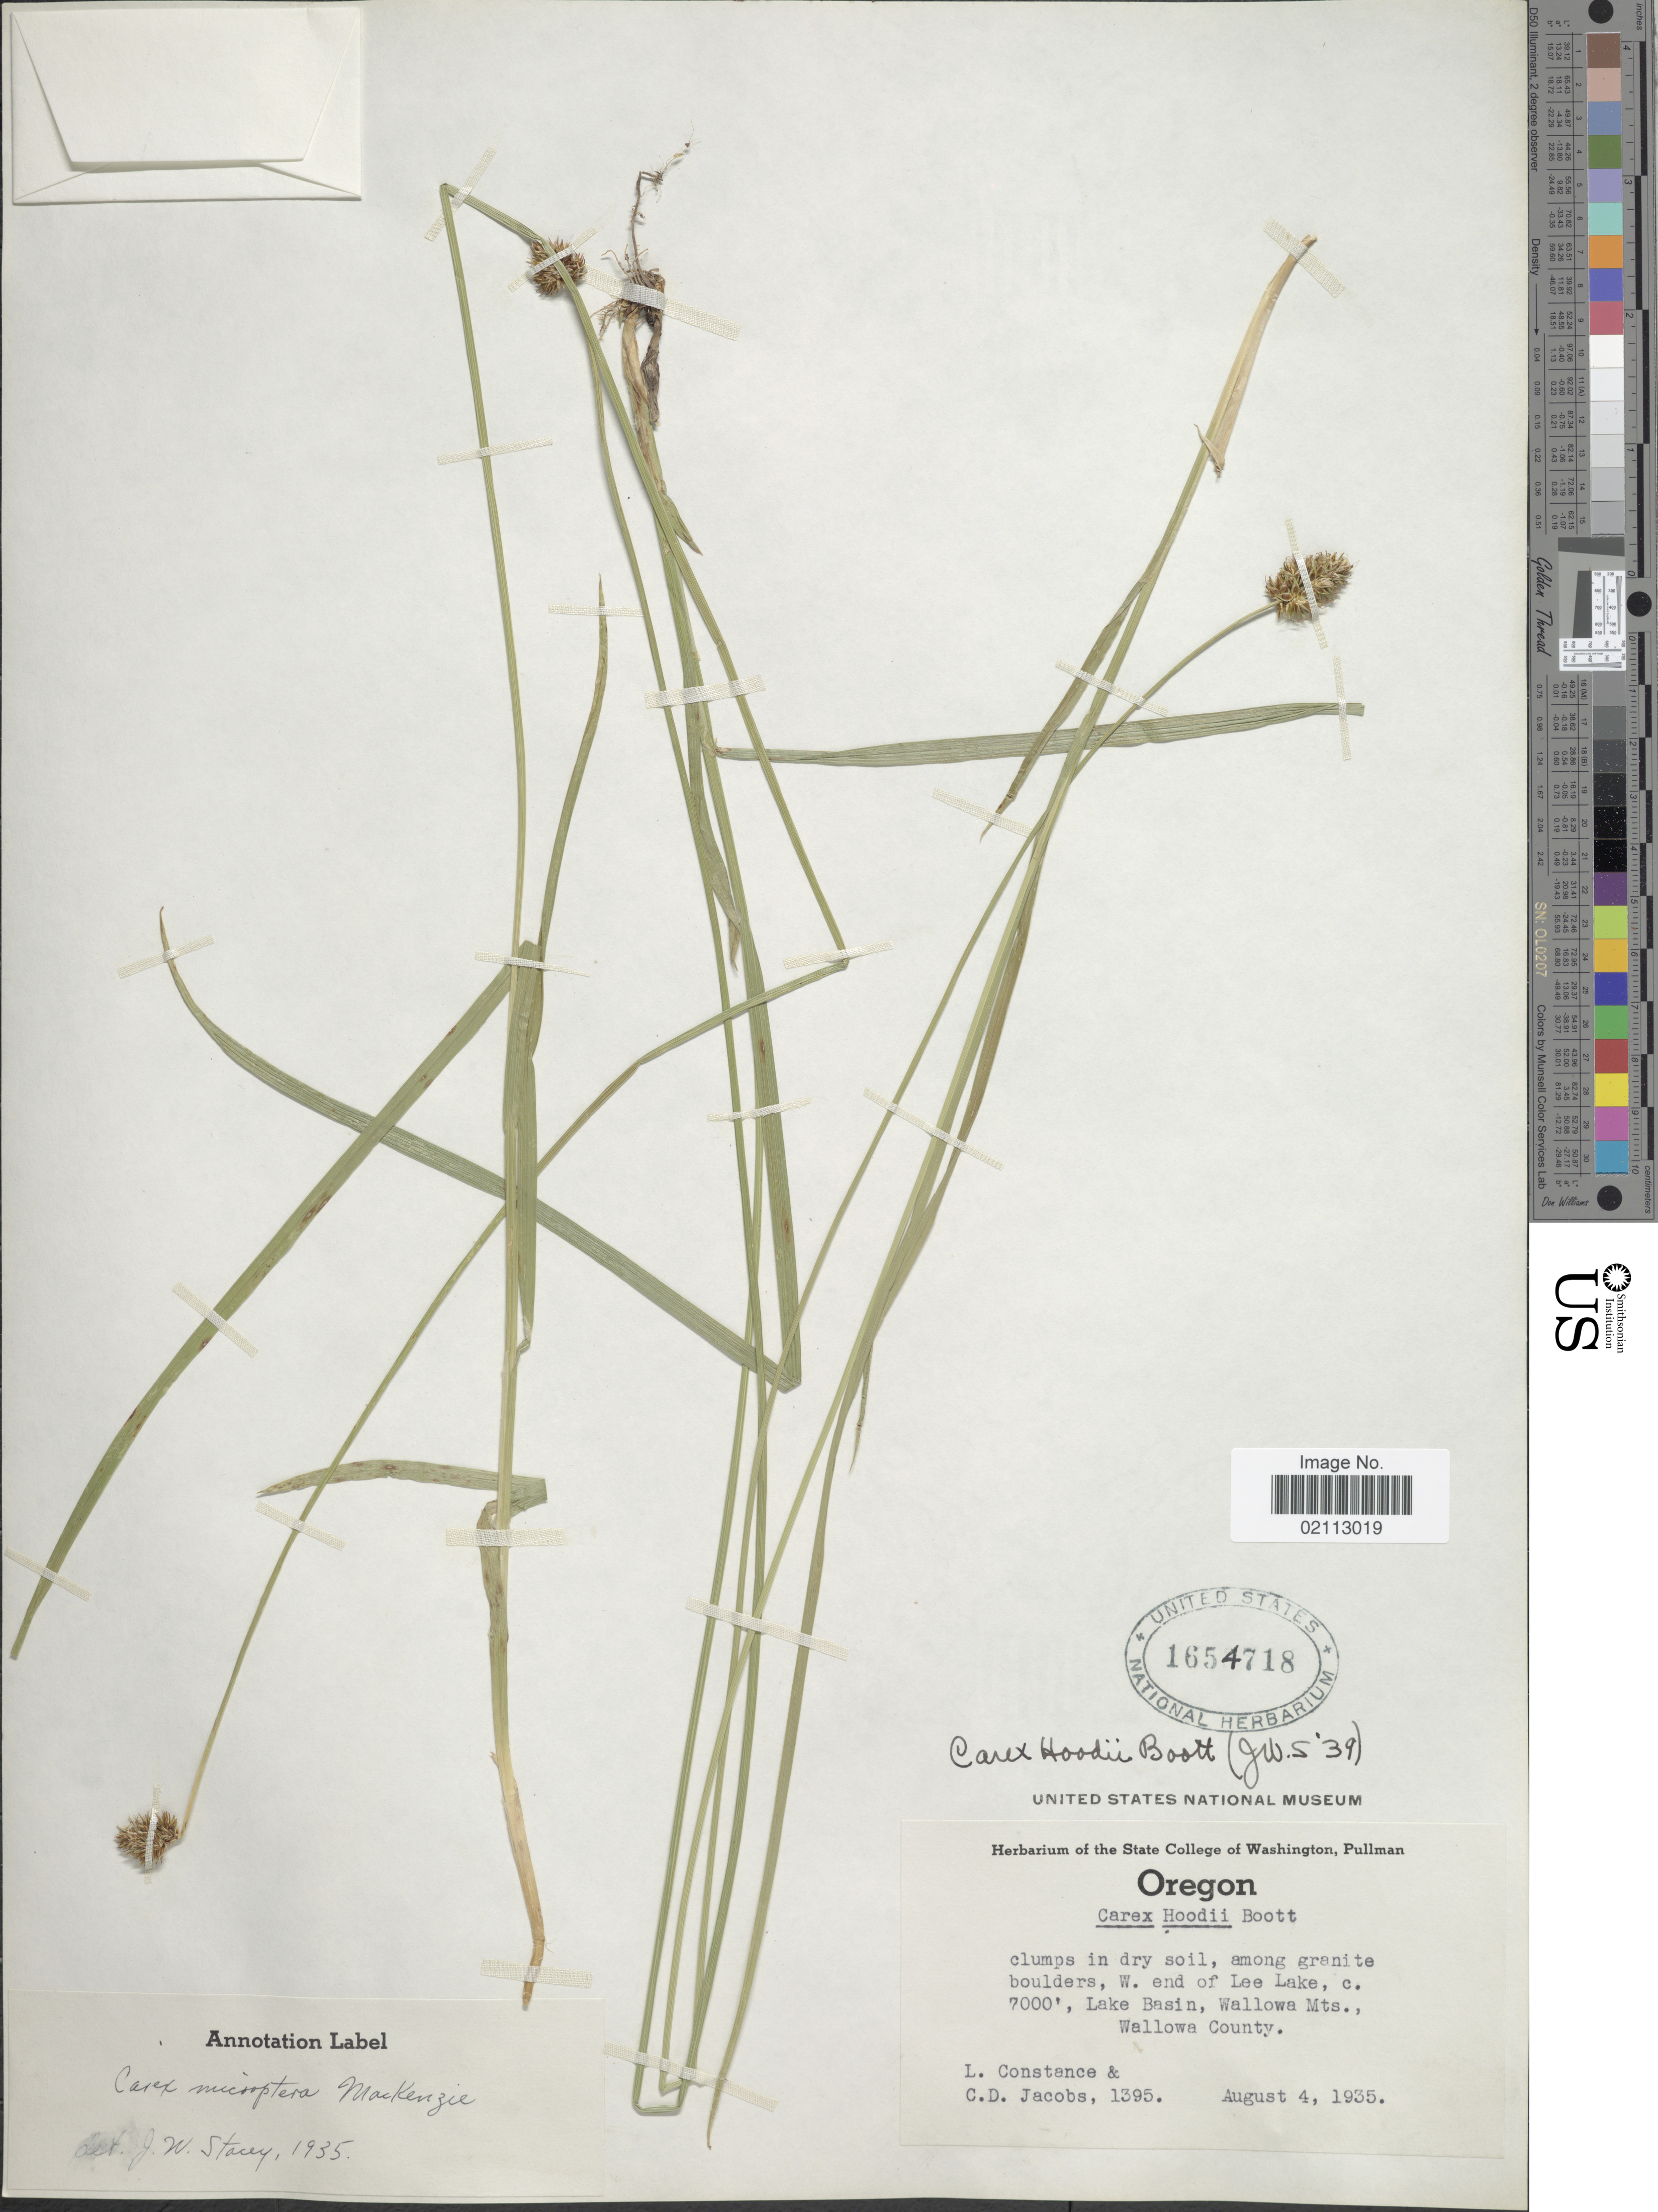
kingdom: Plantae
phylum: Tracheophyta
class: Liliopsida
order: Poales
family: Cyperaceae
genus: Carex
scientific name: Carex hoodii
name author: Boott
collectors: L. Constance & C. D. Jacobs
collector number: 1395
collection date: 1935-08-04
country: United States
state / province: Oregon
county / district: Wallowa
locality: W. end of Lee Lake, Lake Basin, Wallowa Mts., Wallowa County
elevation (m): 2134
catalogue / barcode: US 1654718